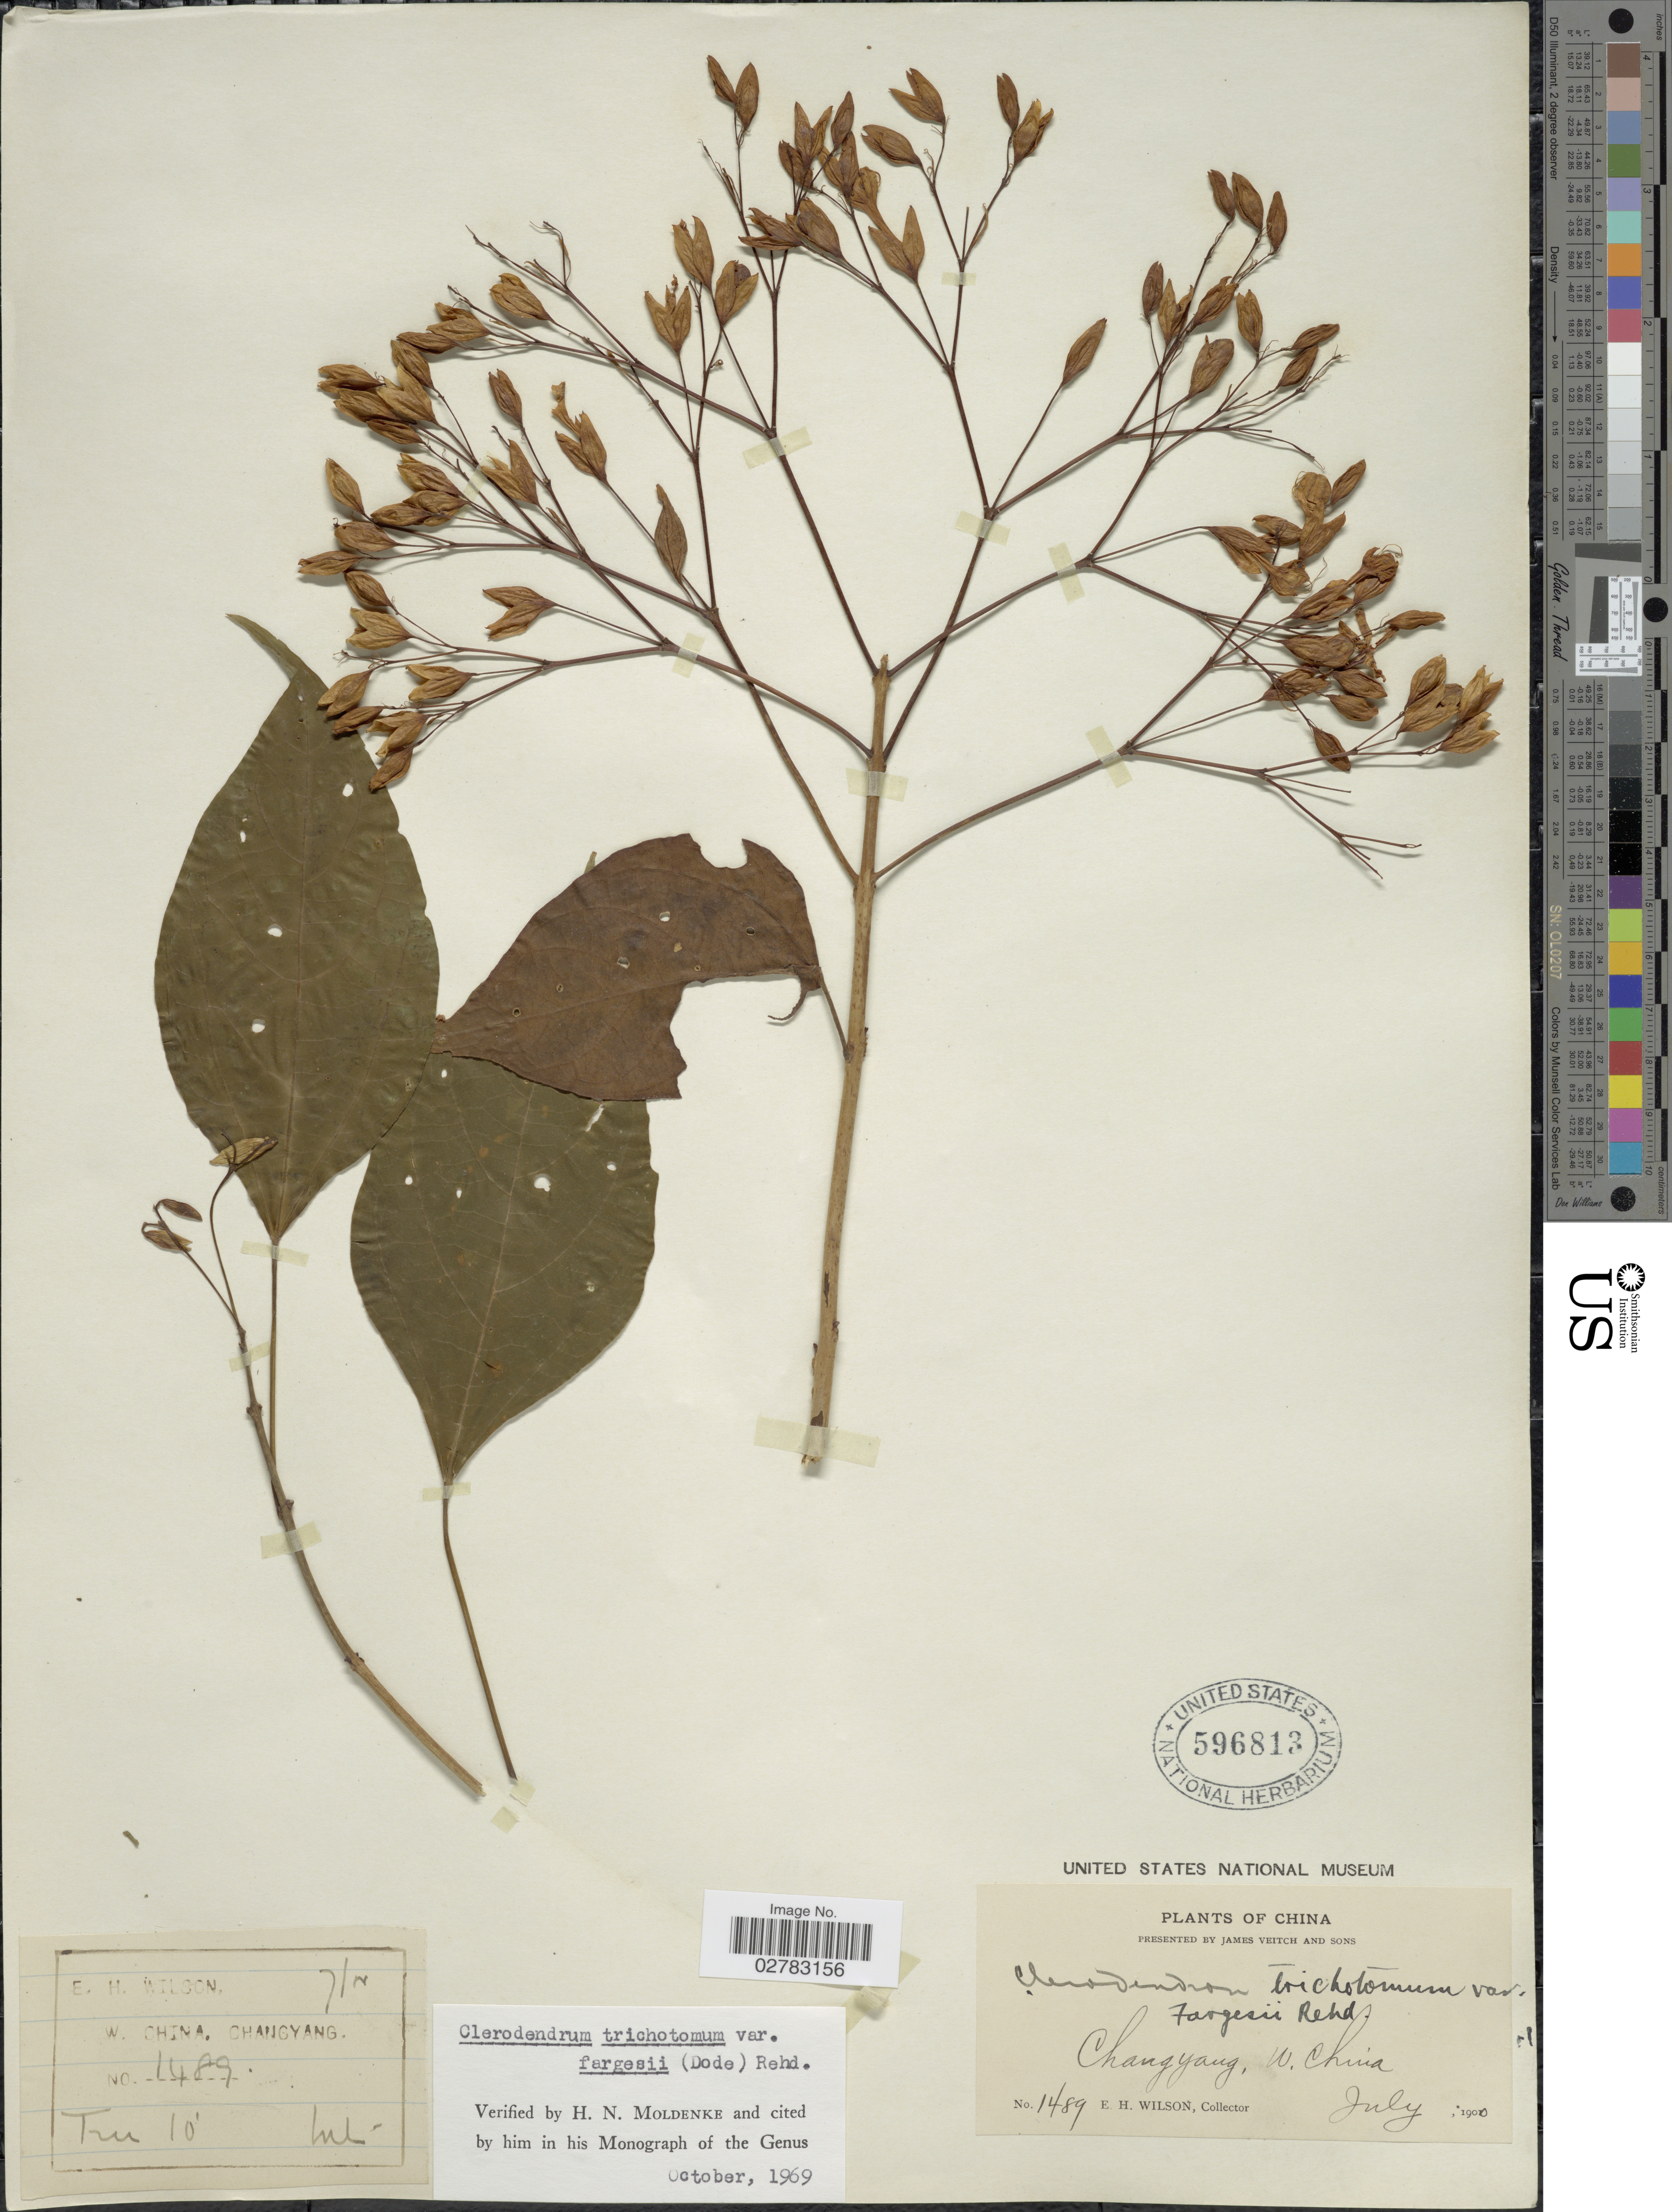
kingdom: Plantae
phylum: Tracheophyta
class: Magnoliopsida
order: Lamiales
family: Lamiaceae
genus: Clerodendrum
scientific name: Clerodendrum trichotomum var. fargesii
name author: (Dode) Rehder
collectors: E. Wilson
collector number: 1489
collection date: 1900-07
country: China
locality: Changyang, W. China.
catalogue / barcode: US 596813